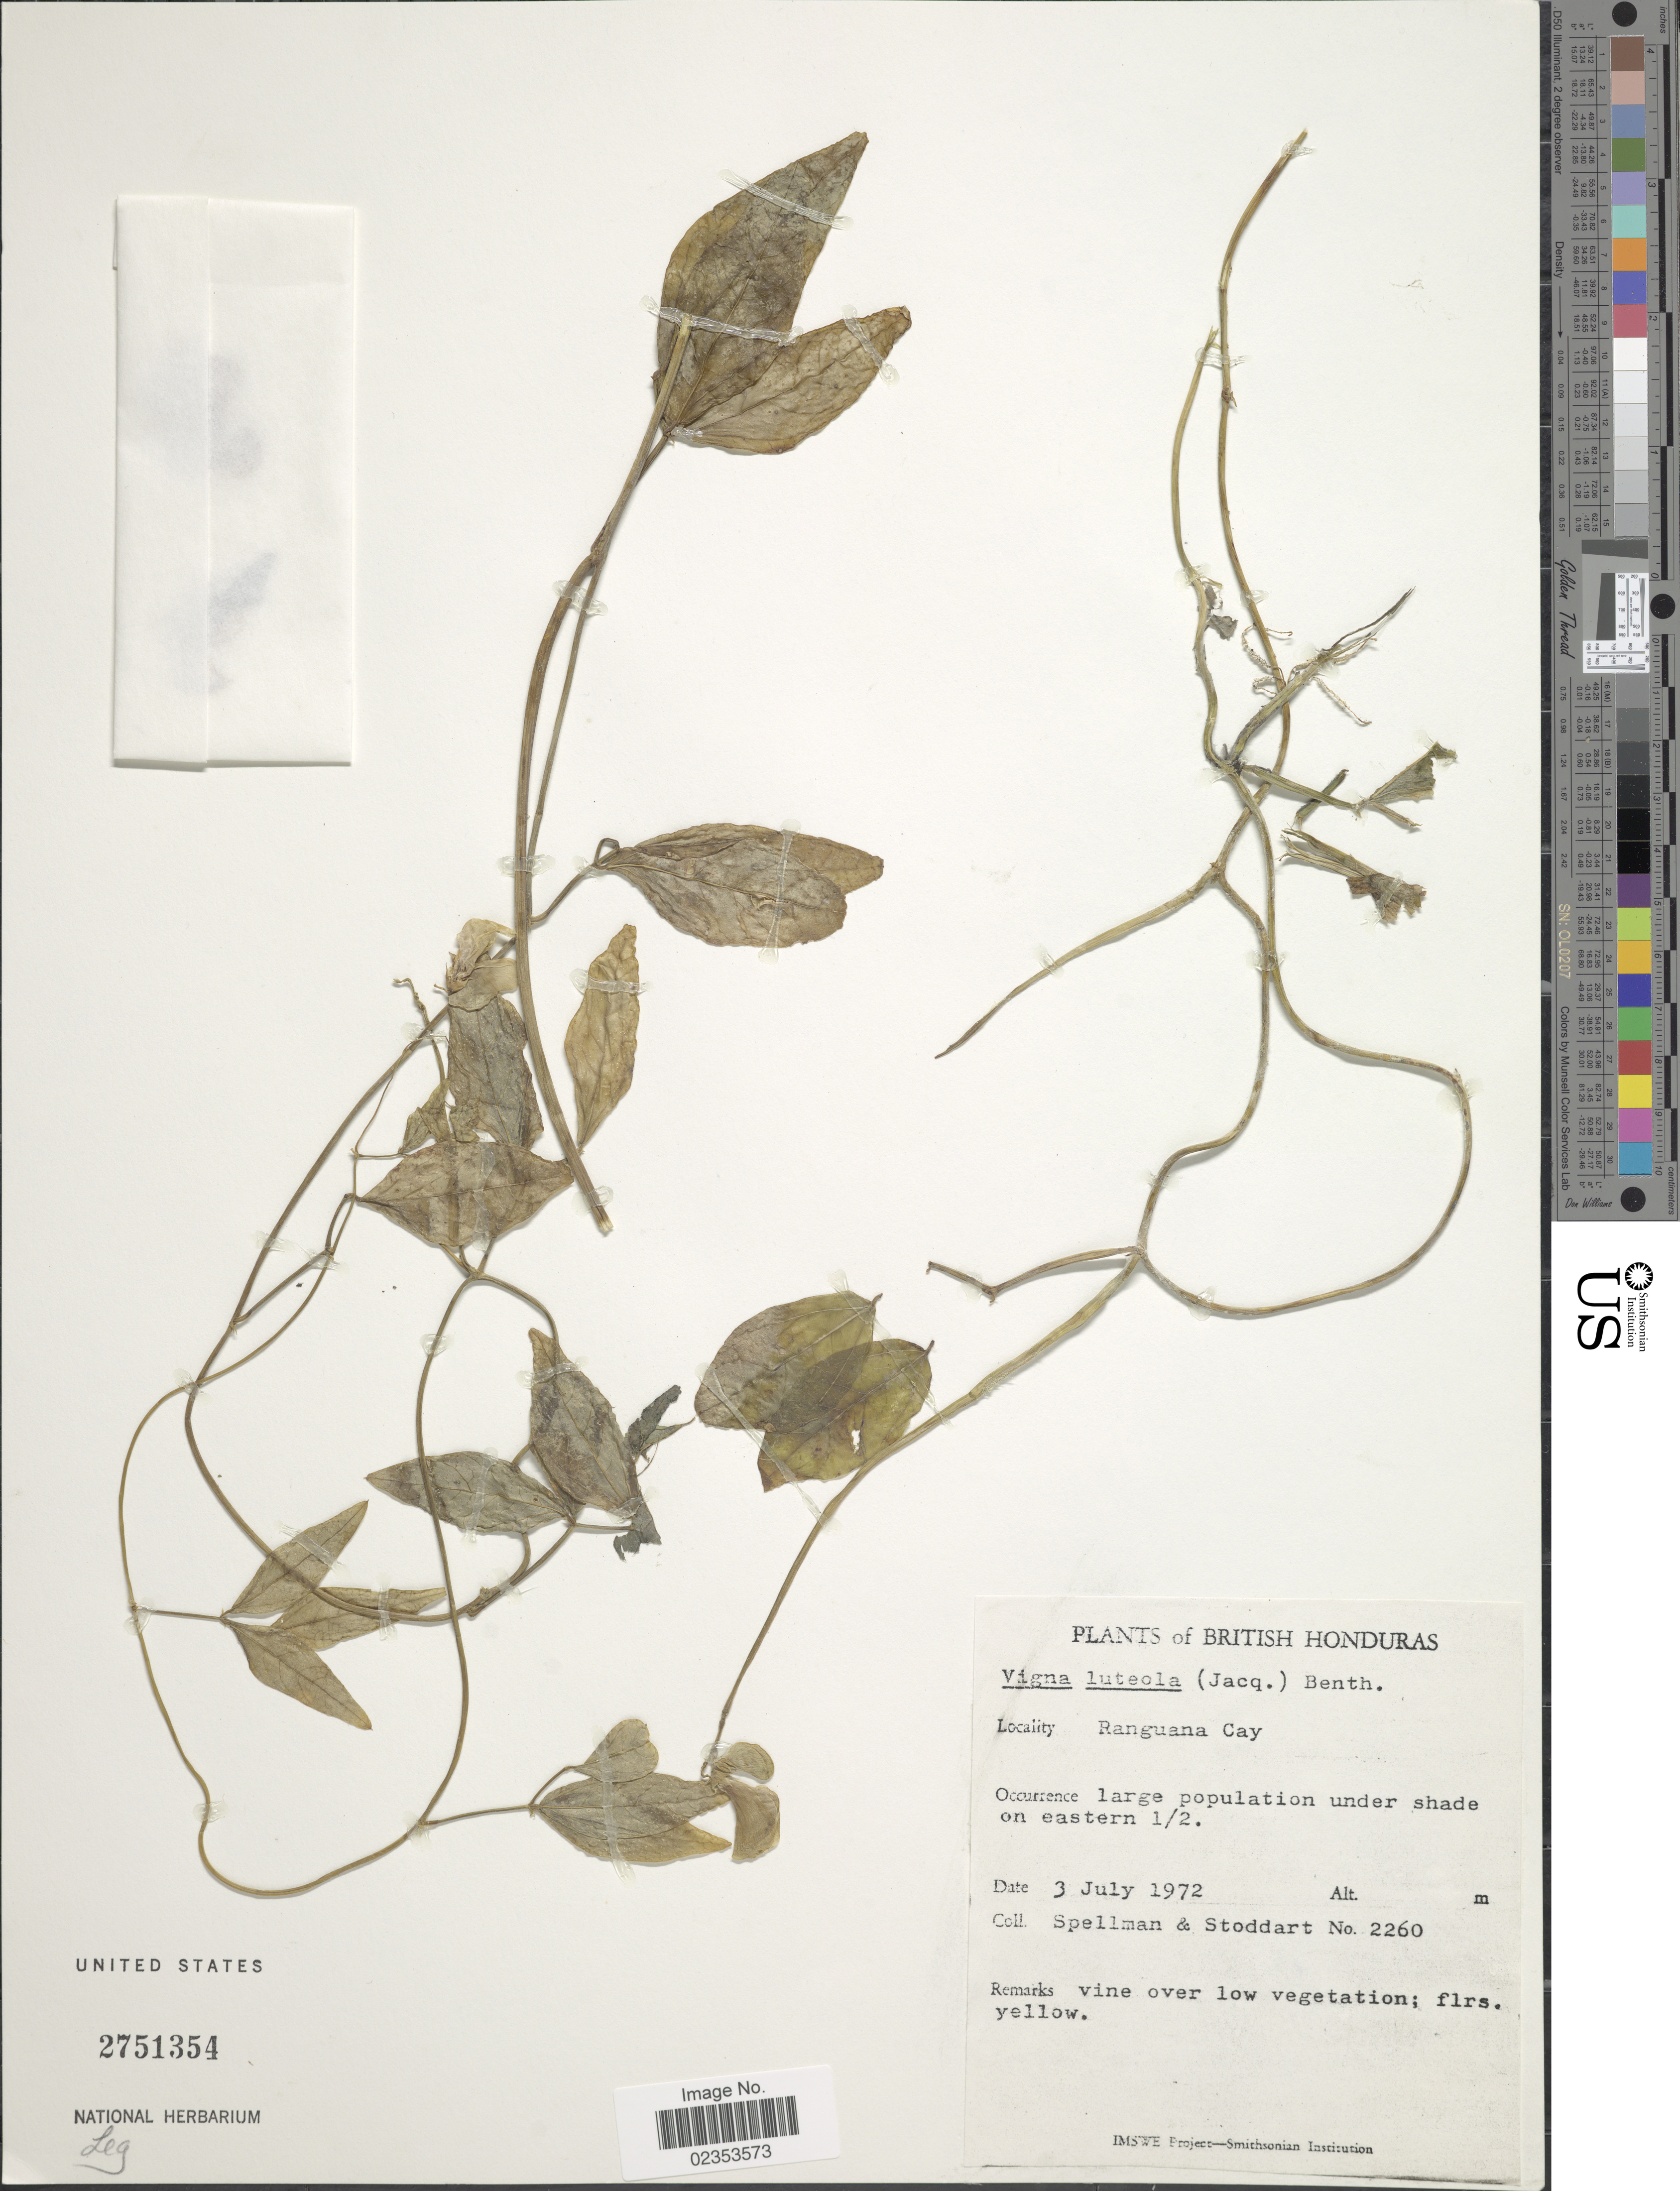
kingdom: Plantae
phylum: Tracheophyta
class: Magnoliopsida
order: Fabales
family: Fabaceae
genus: Vigna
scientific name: Vigna luteola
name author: (Jacq.) Benth.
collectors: Spellman, -- & -. Stoddart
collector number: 2260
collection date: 1972-07-03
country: Belize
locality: British Honduras. Ranguana Cay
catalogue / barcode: US 2751354